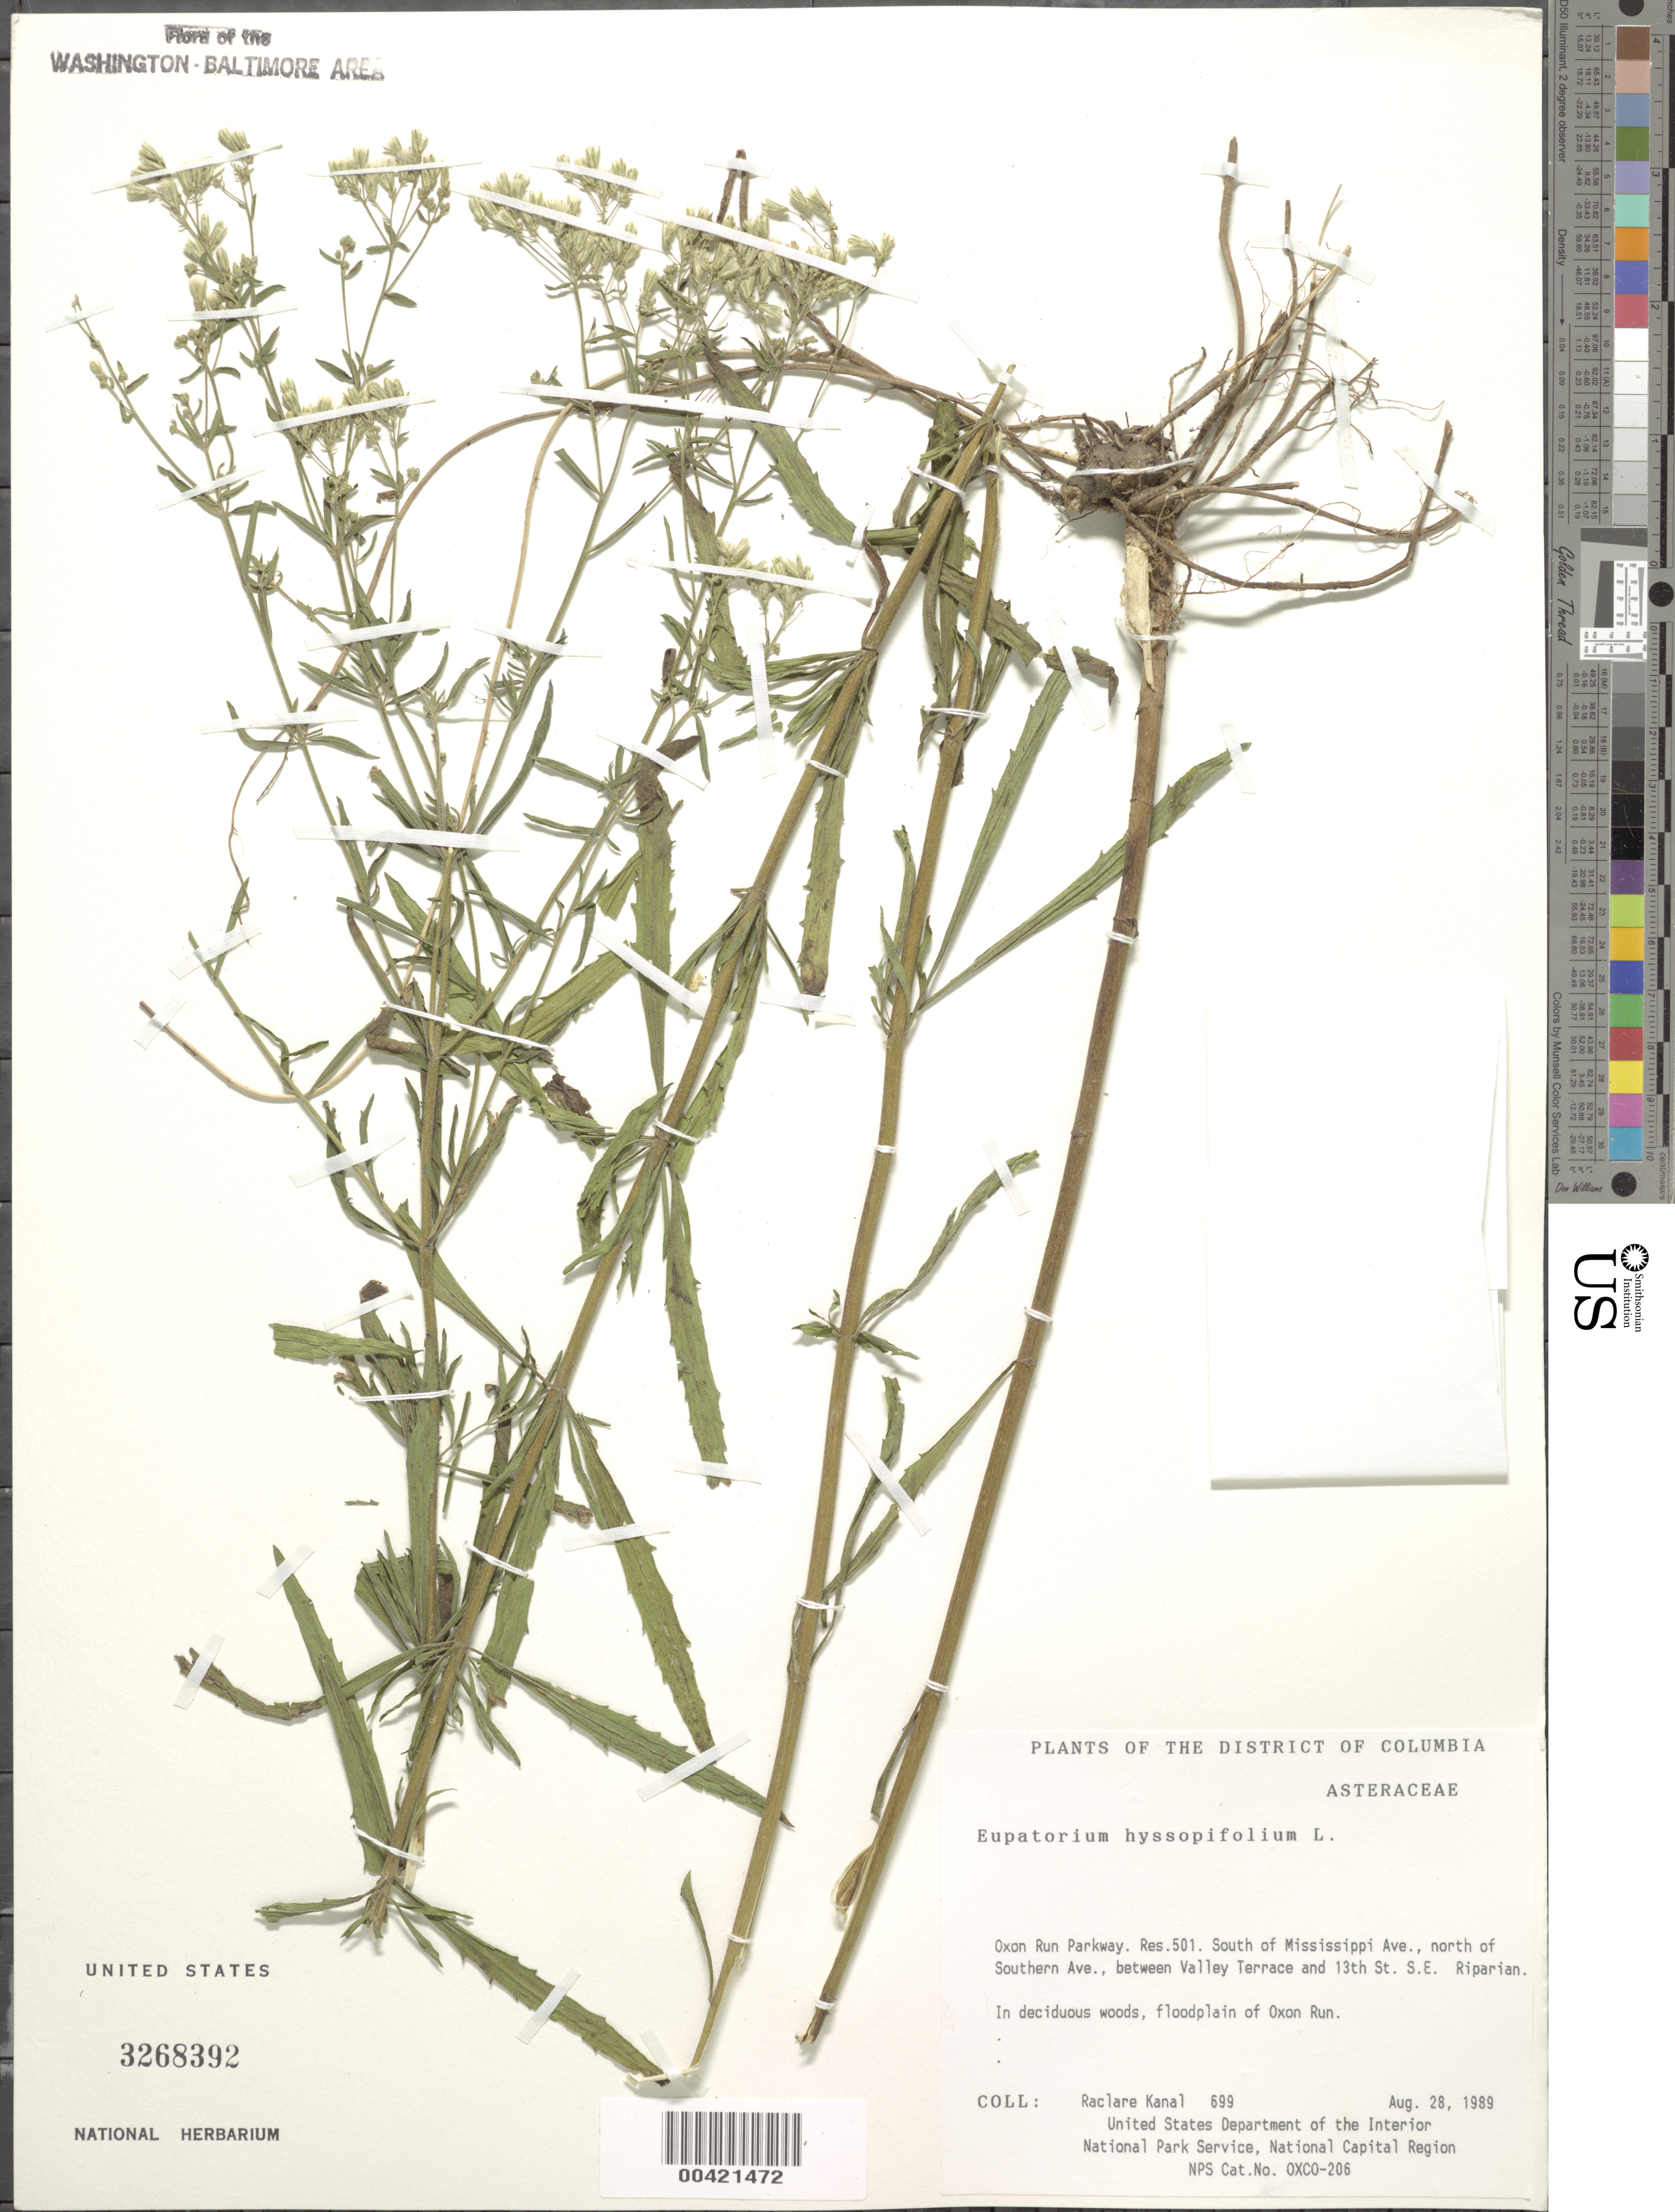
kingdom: Plantae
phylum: Tracheophyta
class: Magnoliopsida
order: Asterales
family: Asteraceae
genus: Eupatorium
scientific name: Eupatorium hyssopifolium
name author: L.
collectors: R. Kanal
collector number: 699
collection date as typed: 28 Aug 1989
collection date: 1989-08-28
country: United States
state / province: District of Columbia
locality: Oxon Run Parkway, Res 501, S of Mississippi Ave, N of Southern Ave, between Valley Terrace & 13th St SE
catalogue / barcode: US 3268392